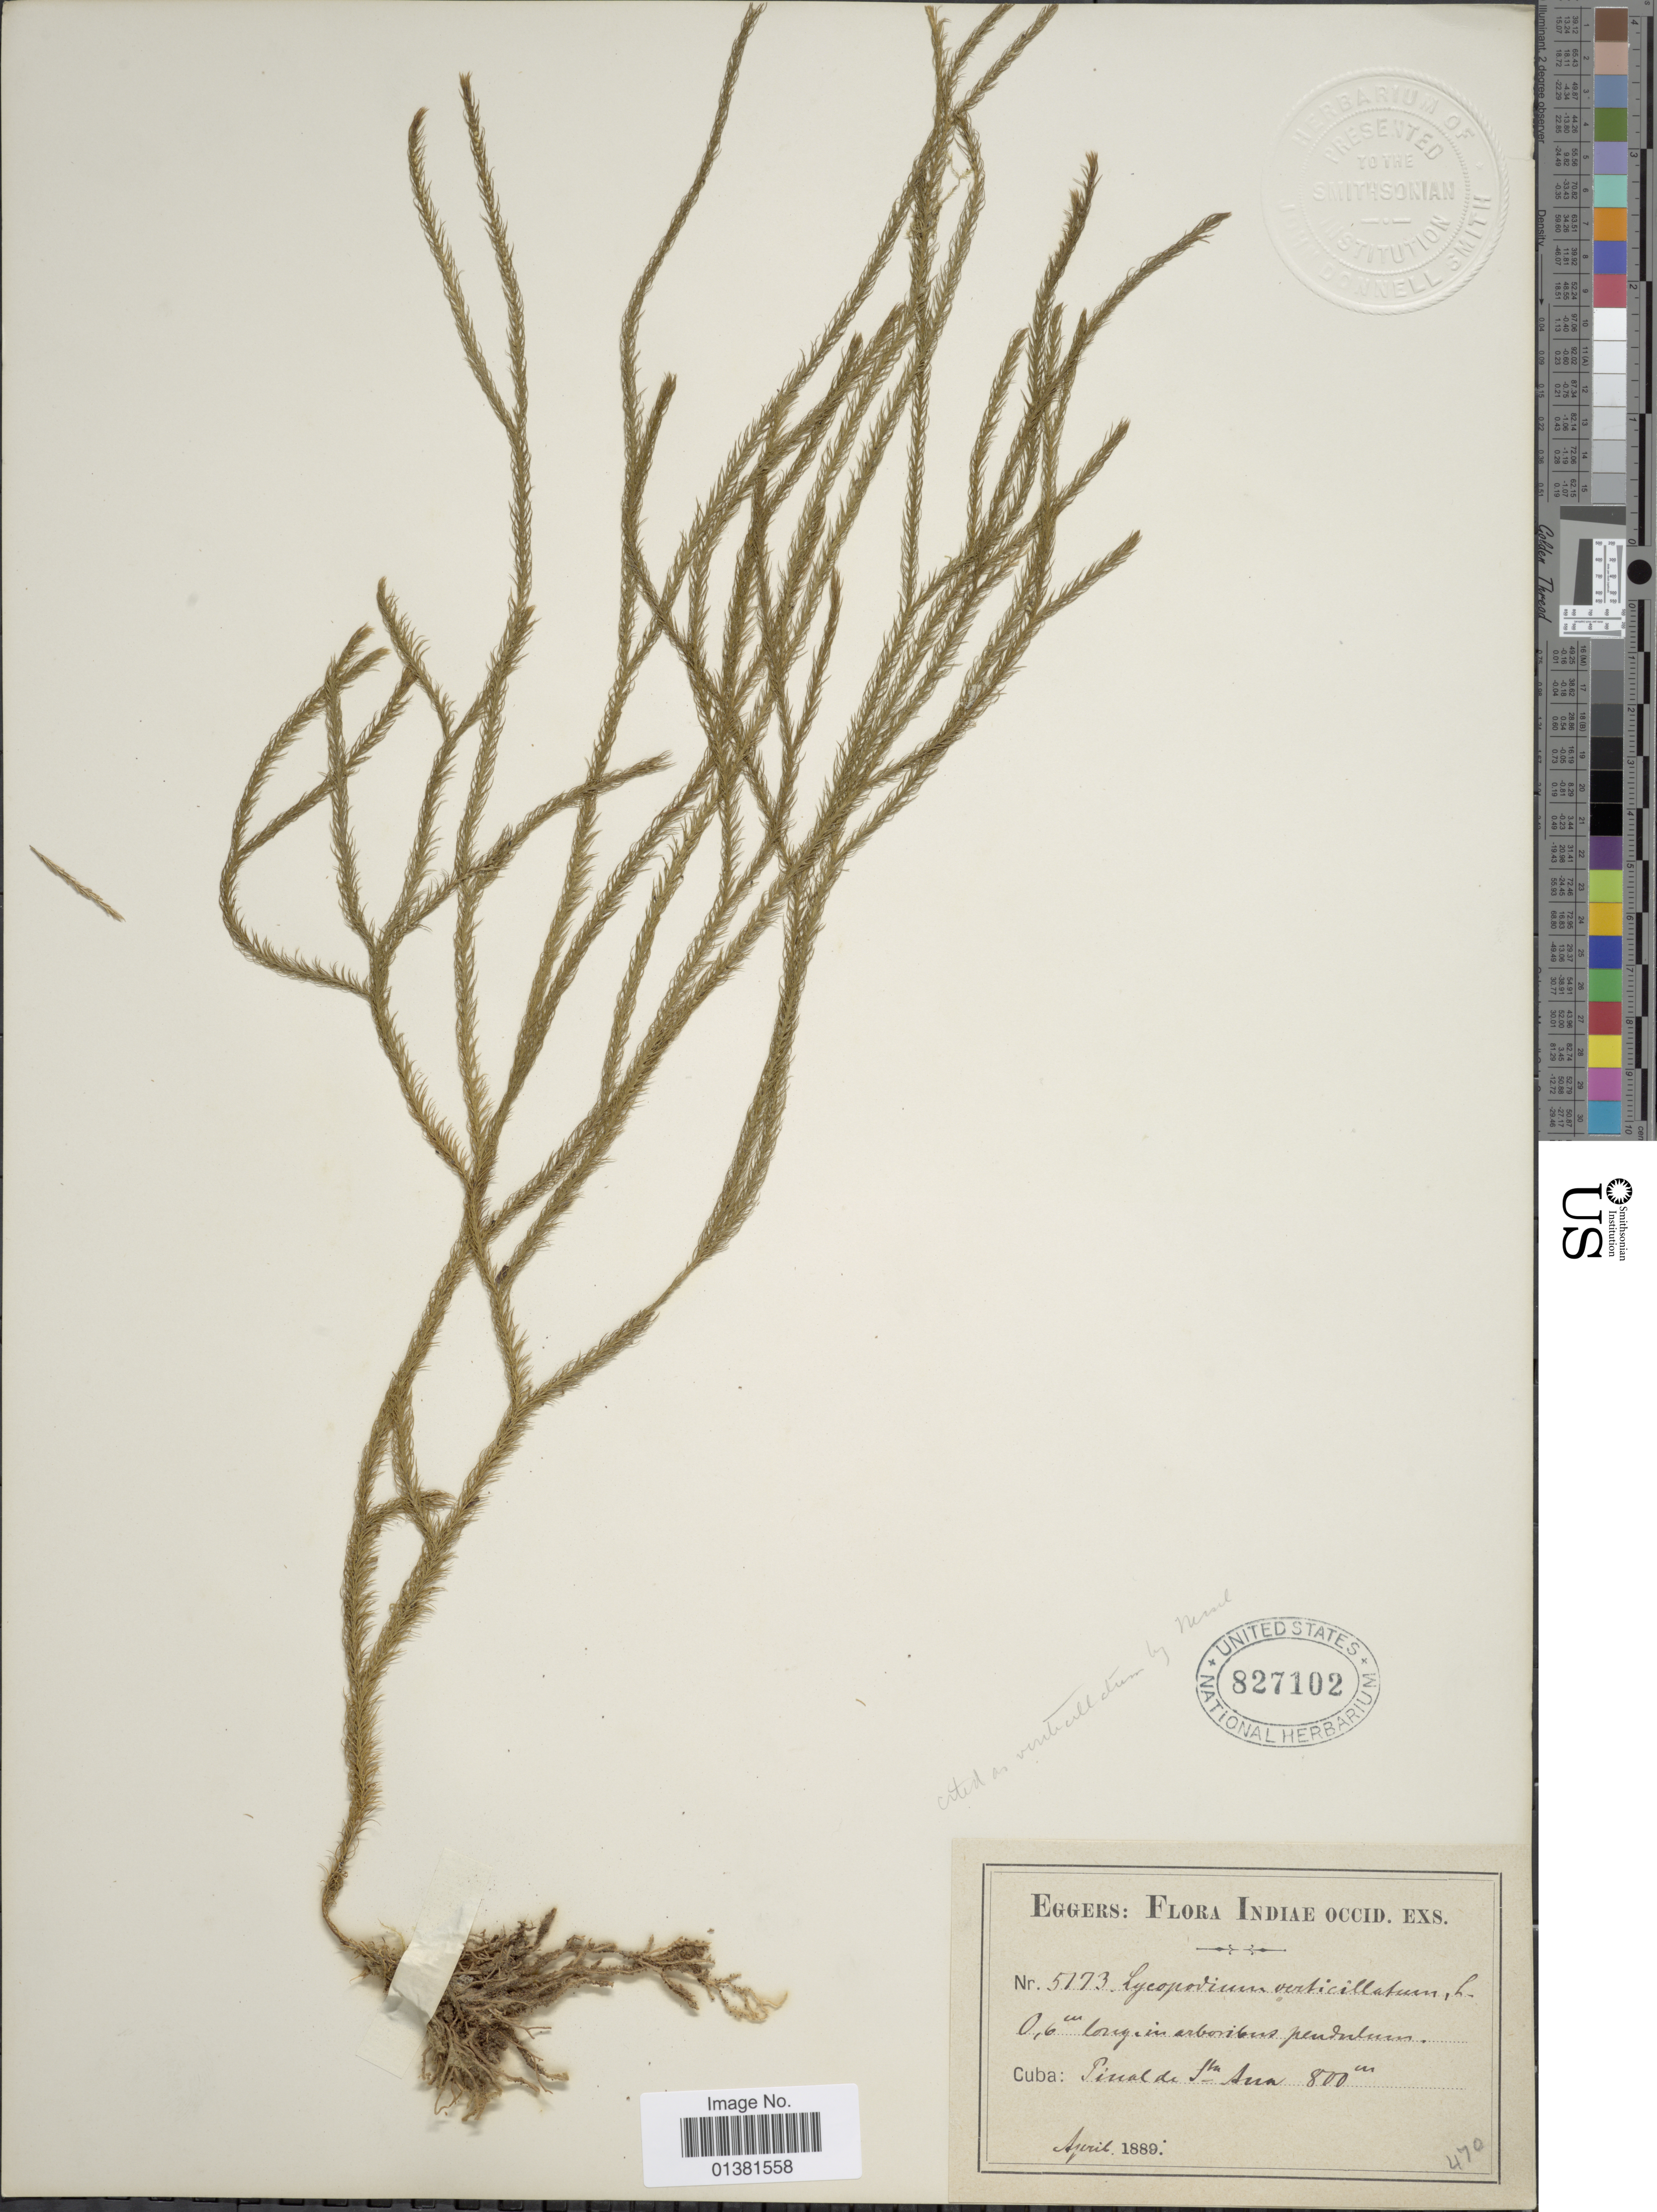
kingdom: Plantae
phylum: Tracheophyta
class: Lycopodiopsida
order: Lycopodiales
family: Lycopodiaceae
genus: Phlegmariurus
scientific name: Phlegmariurus filiformis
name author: (Sw.) W.H. Wagner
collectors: -. Eggers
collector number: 5173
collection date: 1889-04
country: Cuba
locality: Indiae Occid., Pinal de Sta Ana.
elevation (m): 800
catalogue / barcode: US 827102